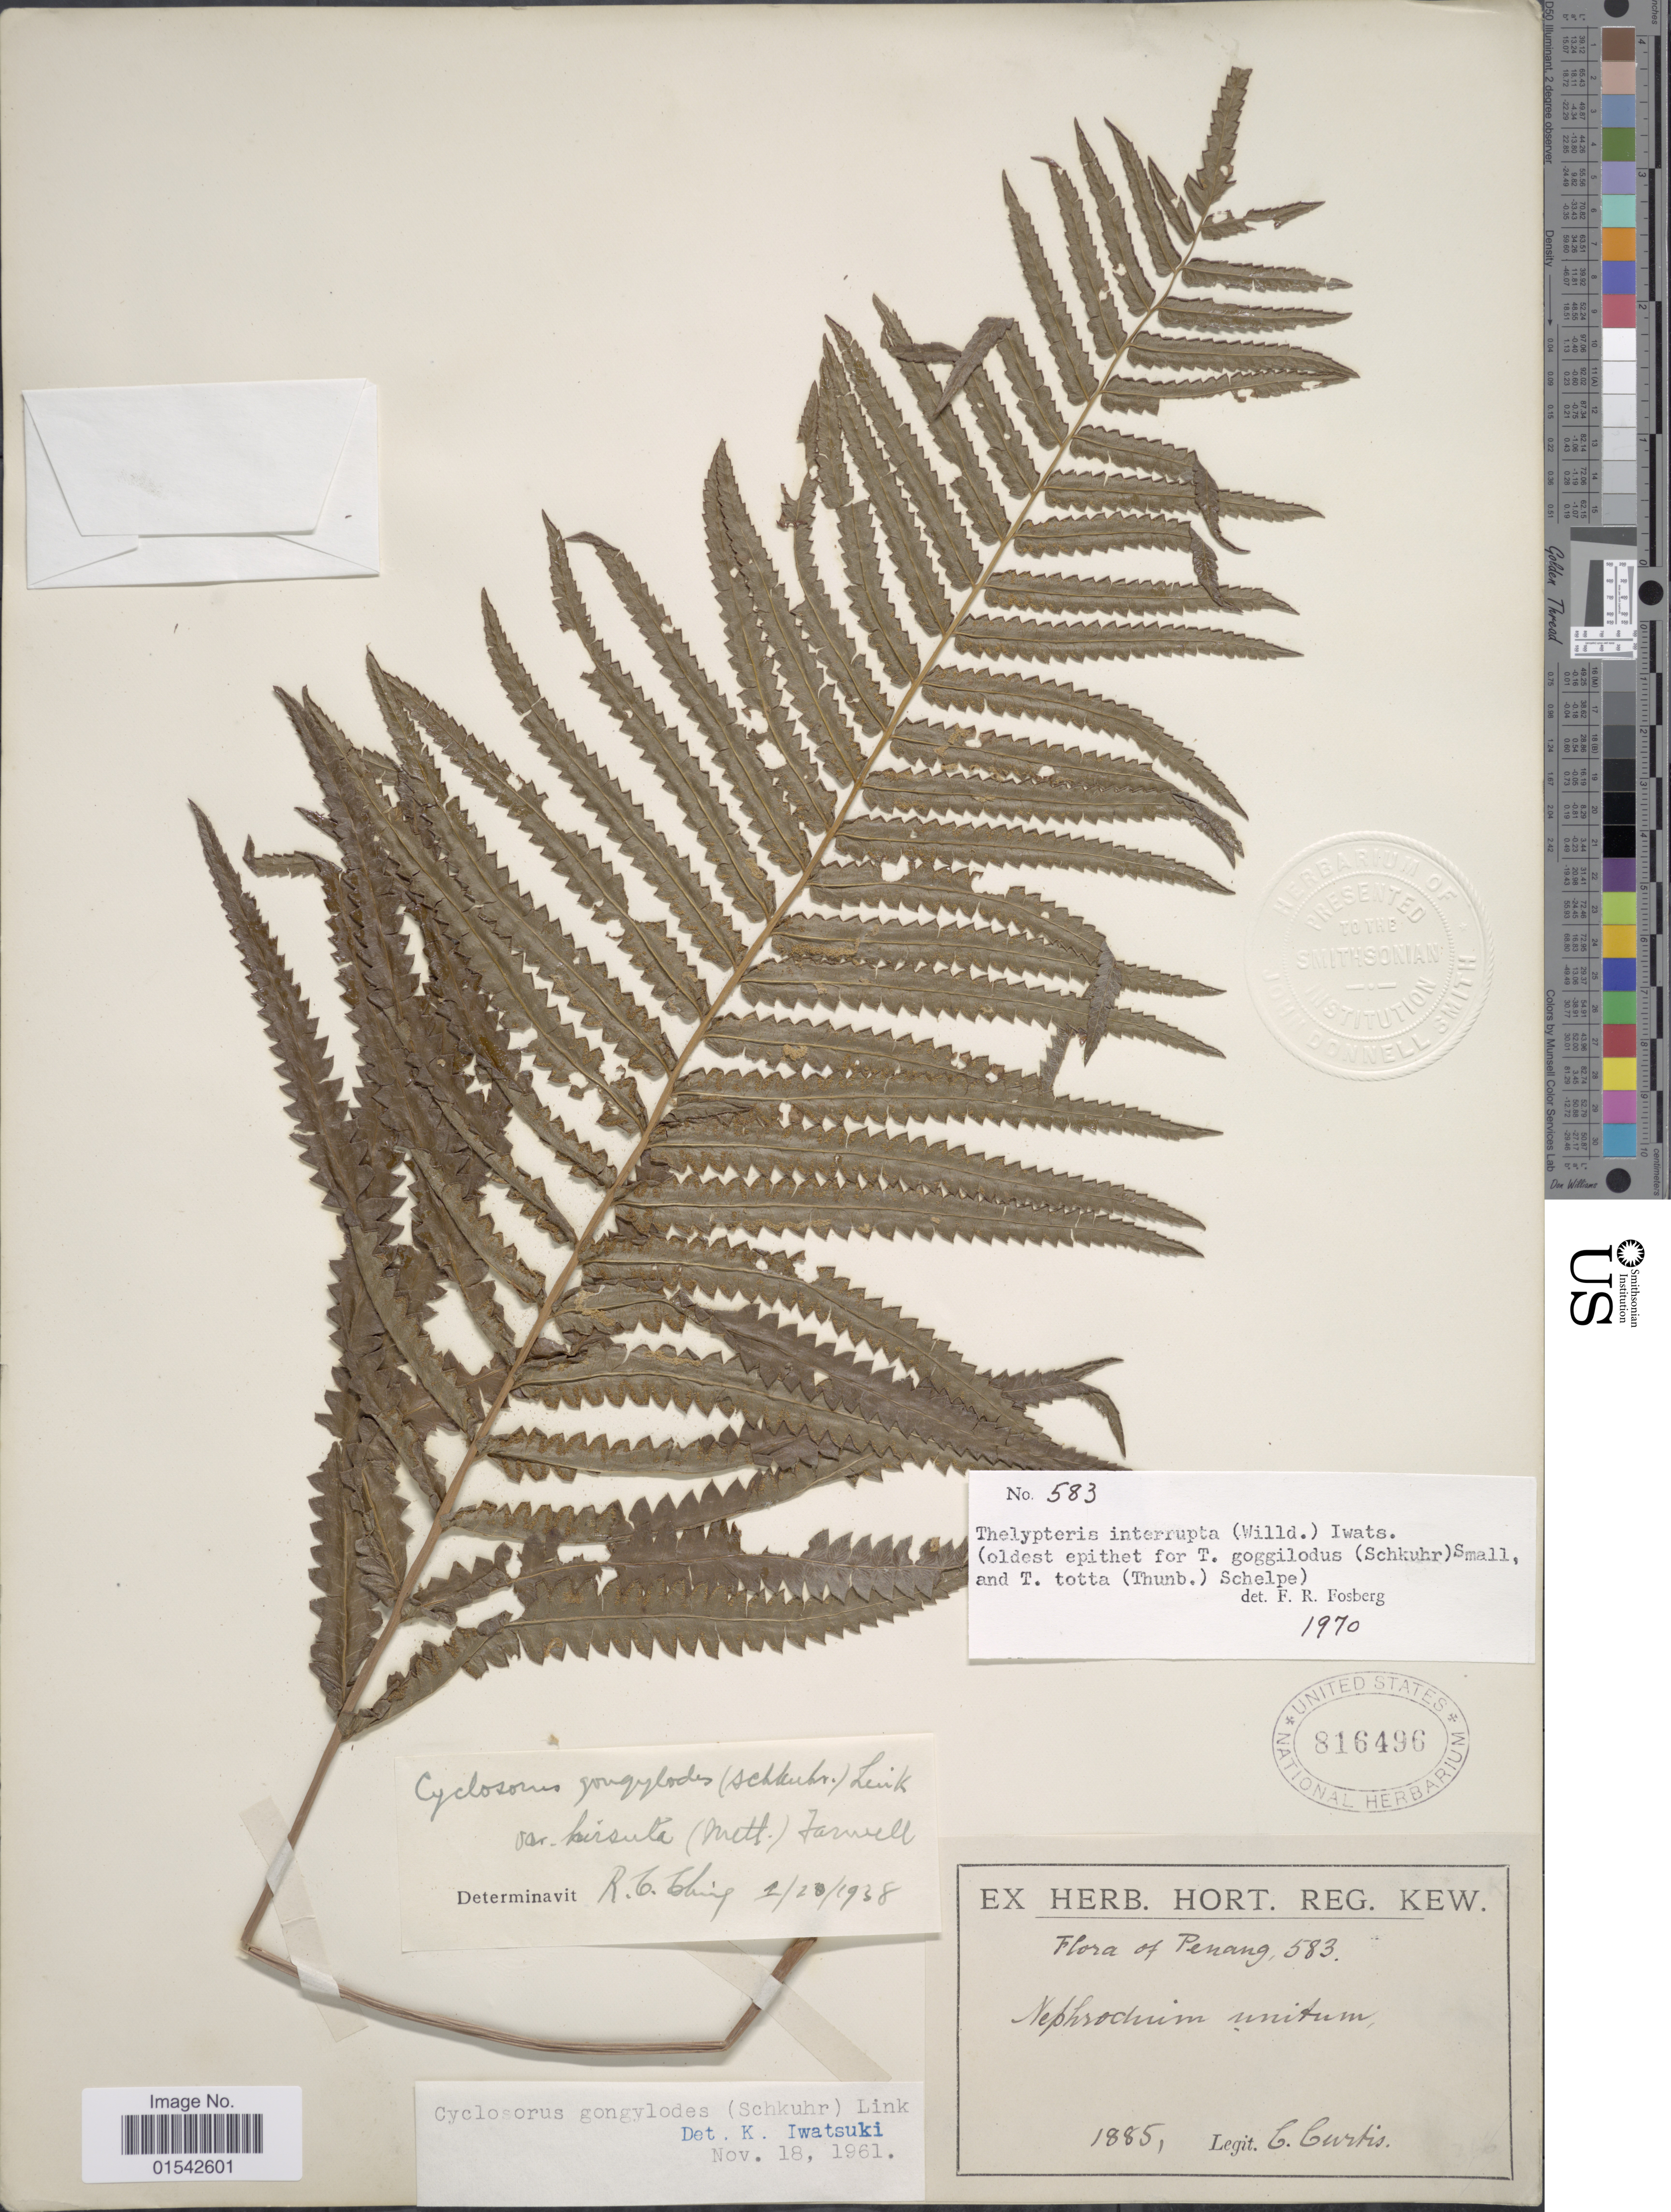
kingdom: Plantae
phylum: Tracheophyta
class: Polypodiopsida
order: Polypodiales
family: Thelypteridaceae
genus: Cyclosorus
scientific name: Cyclosorus interruptus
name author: (Willd.) H. Itô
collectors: C. Curtis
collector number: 583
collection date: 1885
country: Malaysia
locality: Penang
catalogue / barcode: US 816496